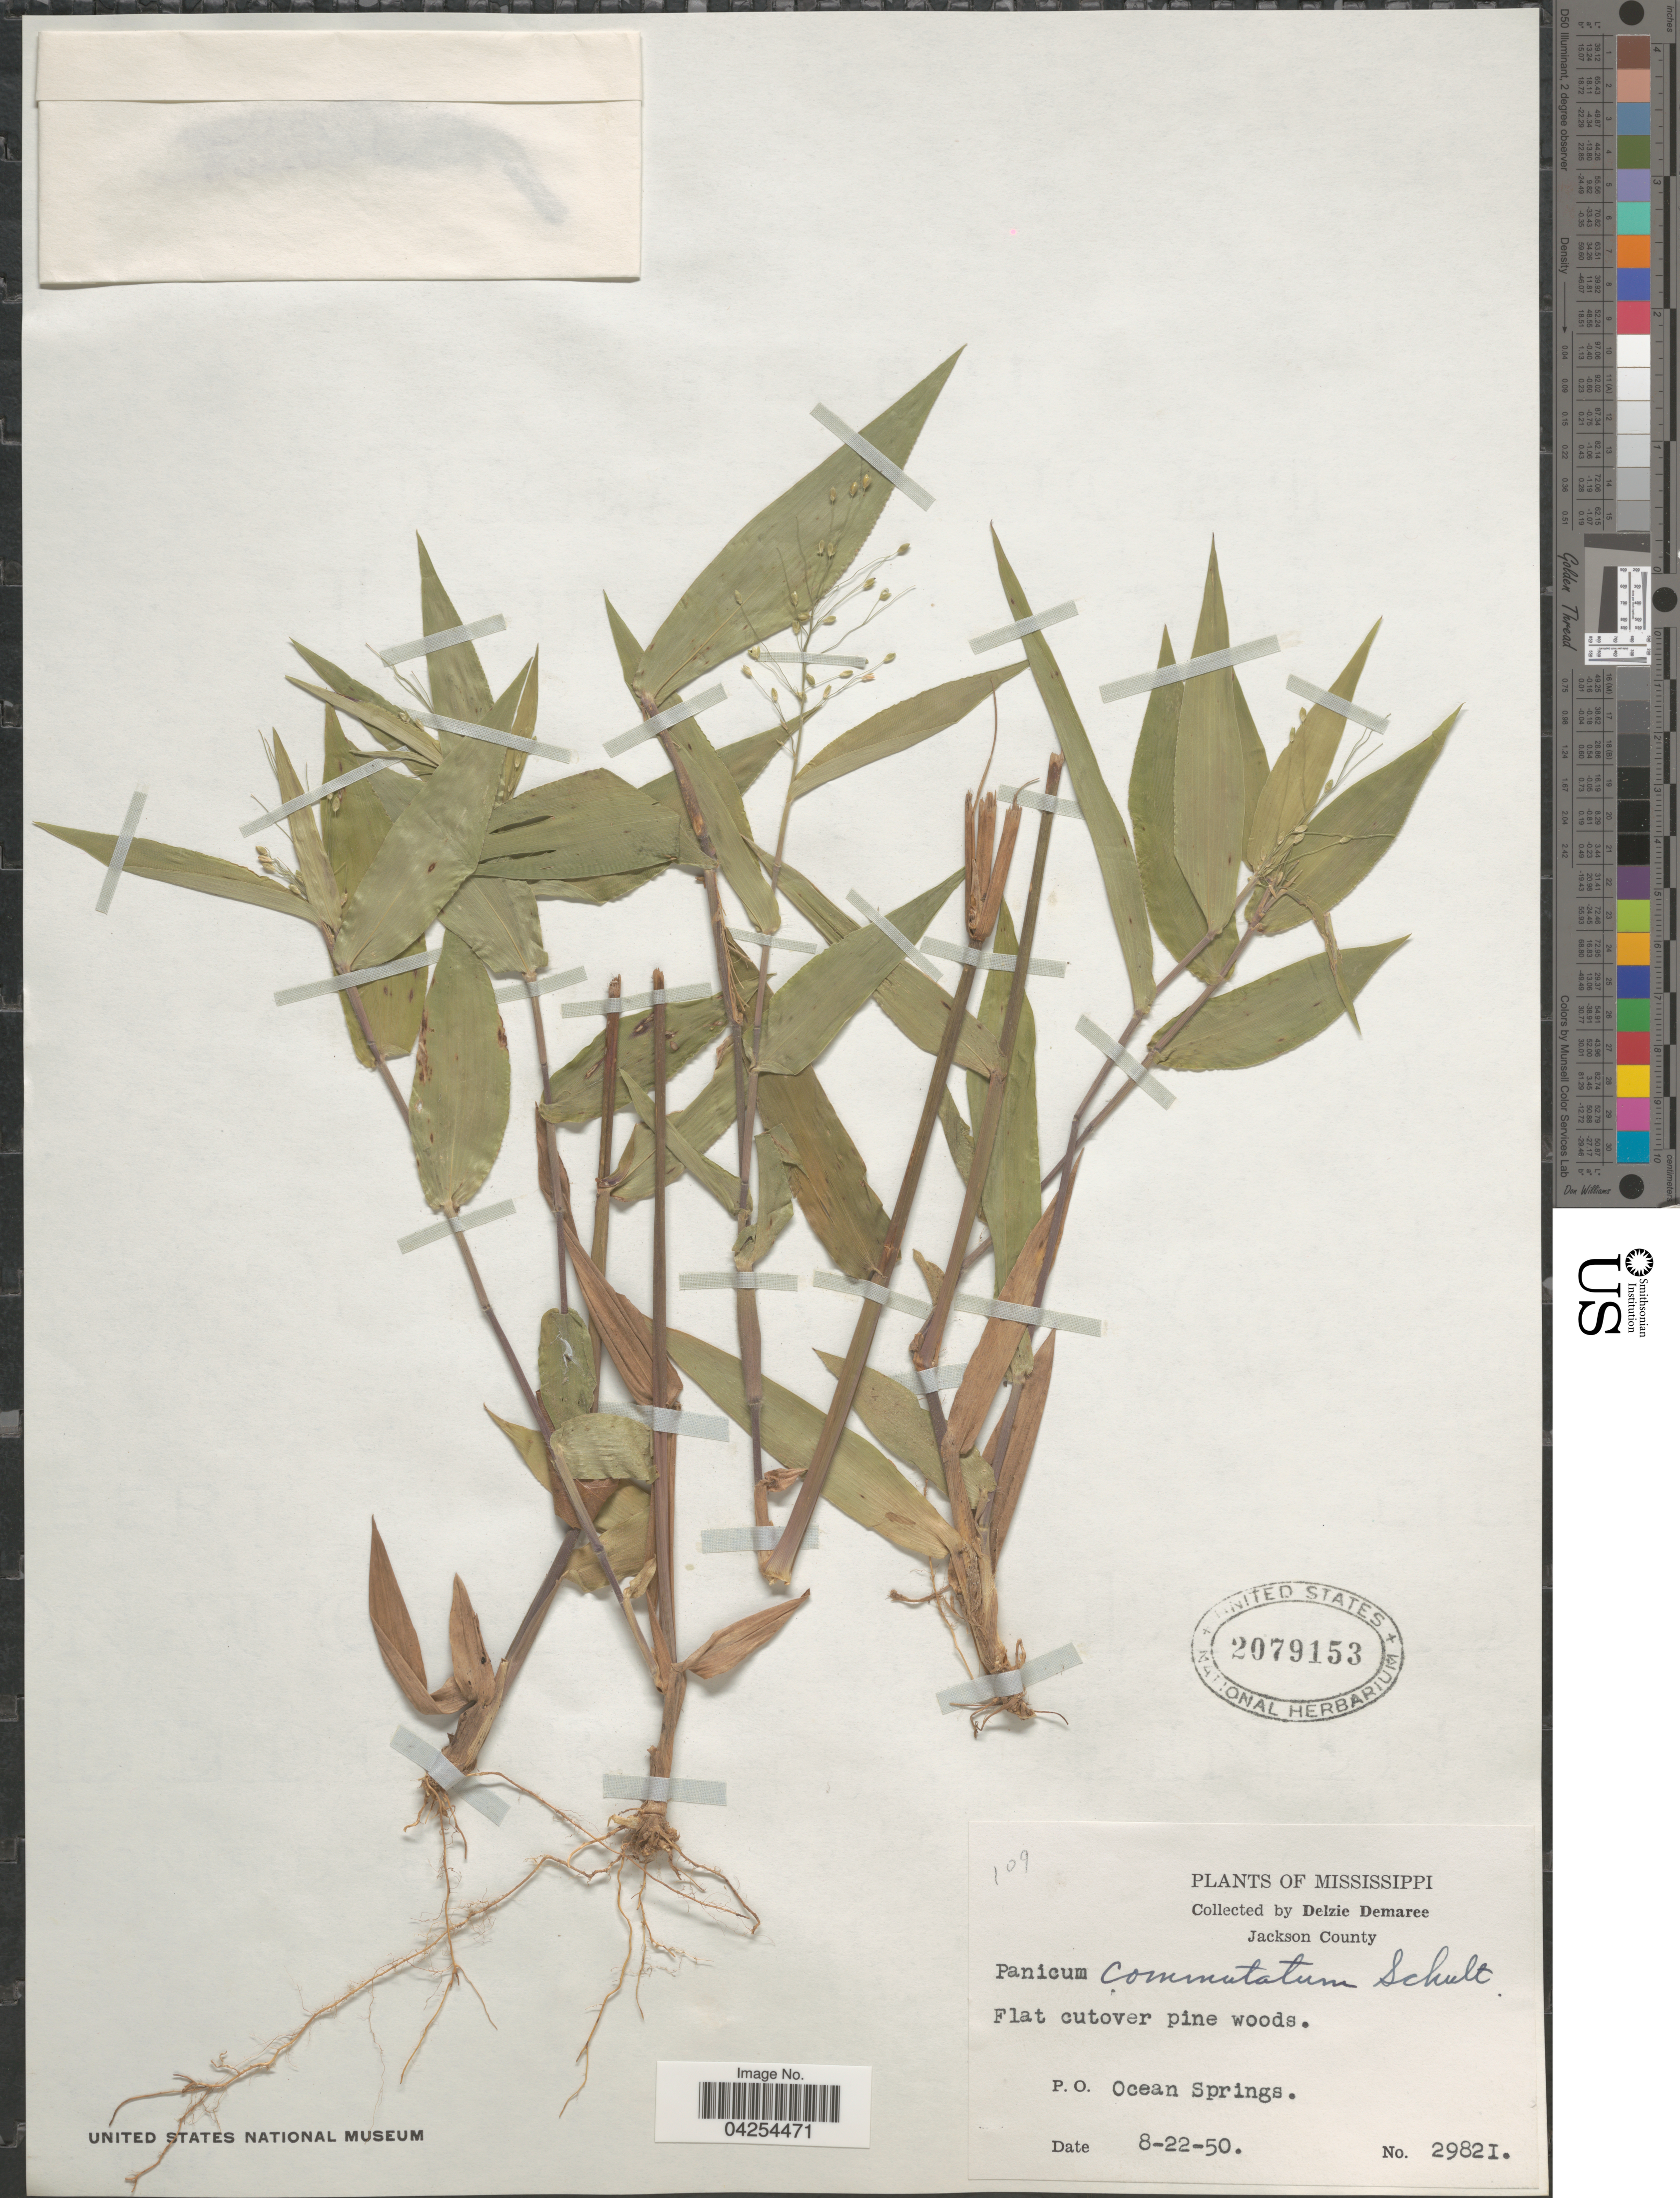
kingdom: Plantae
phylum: Tracheophyta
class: Liliopsida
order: Poales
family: Poaceae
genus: Dichanthelium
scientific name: Dichanthelium commutatum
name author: (Schult.) Gould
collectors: D. Demaree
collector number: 29821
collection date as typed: Transcribed d/m/y: 22/8/50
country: United States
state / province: Mississippi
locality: Jackson County. P.O. Ocean Springs.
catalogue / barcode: US 2079153